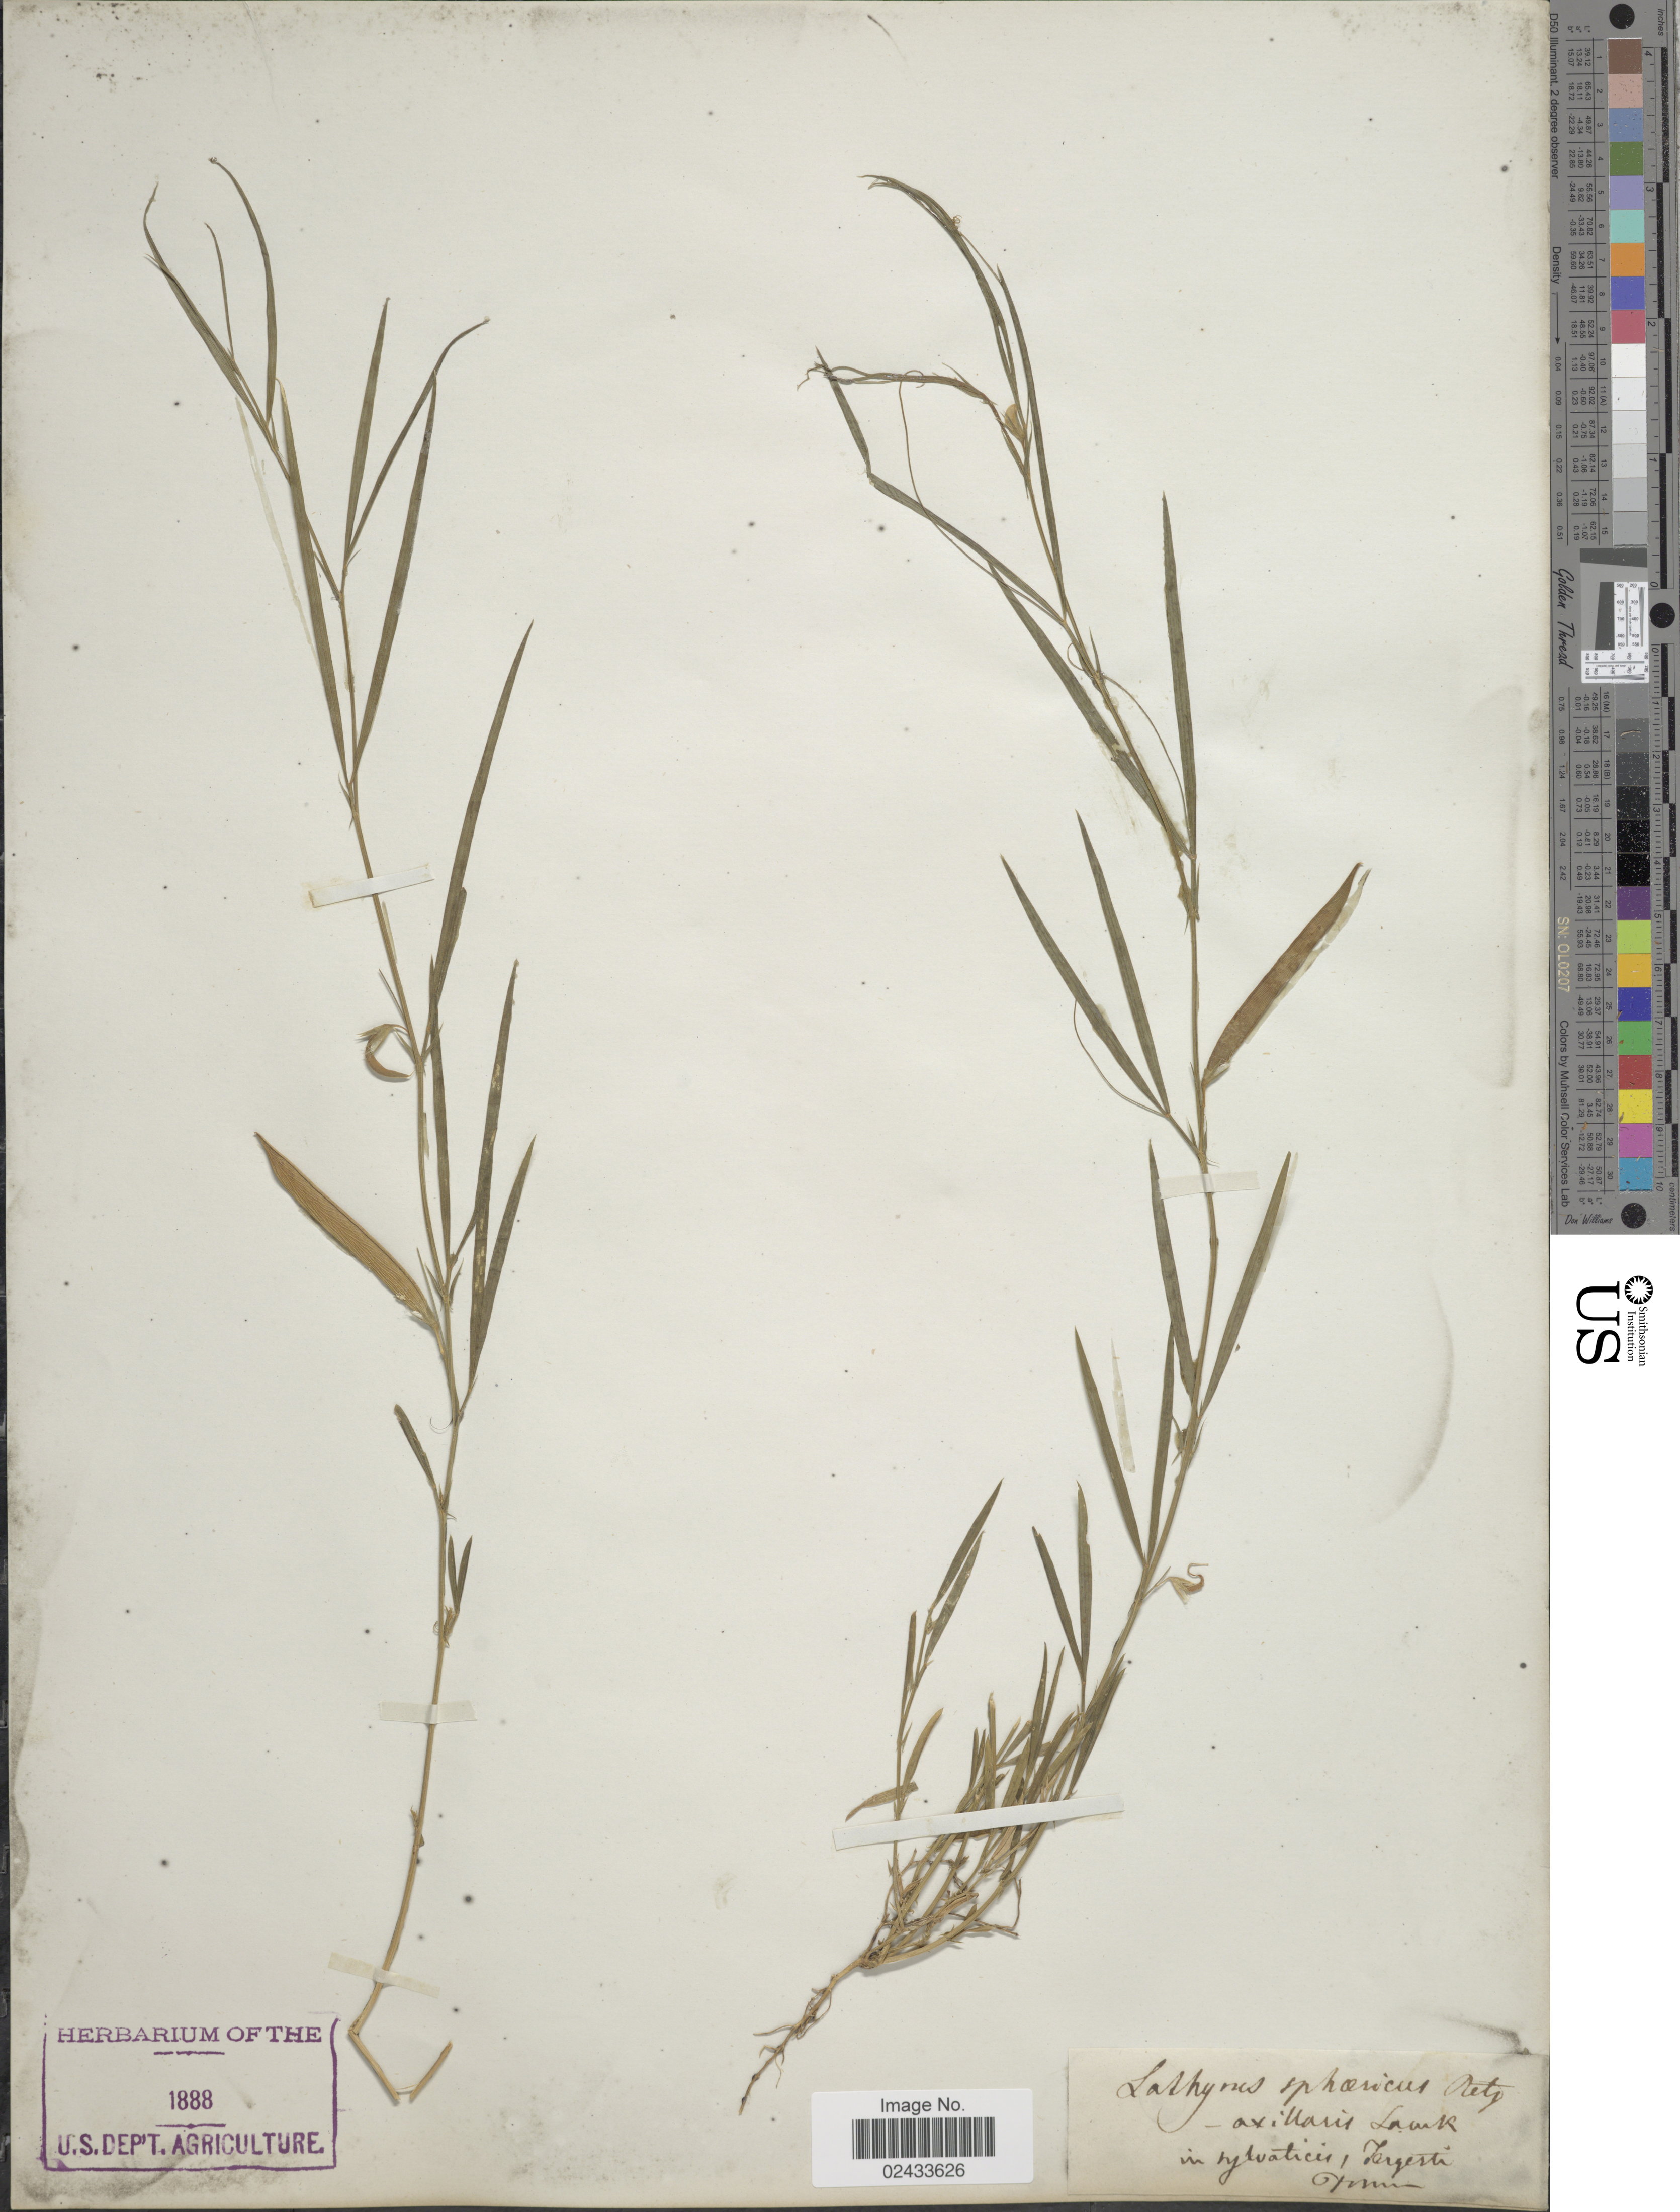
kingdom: Plantae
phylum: Tracheophyta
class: Magnoliopsida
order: Fabales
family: Fabaceae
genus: Lathyrus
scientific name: Lathyrus sphaericus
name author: Retz.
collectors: Tommasini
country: Italy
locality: In sylvaticis, Tergesti